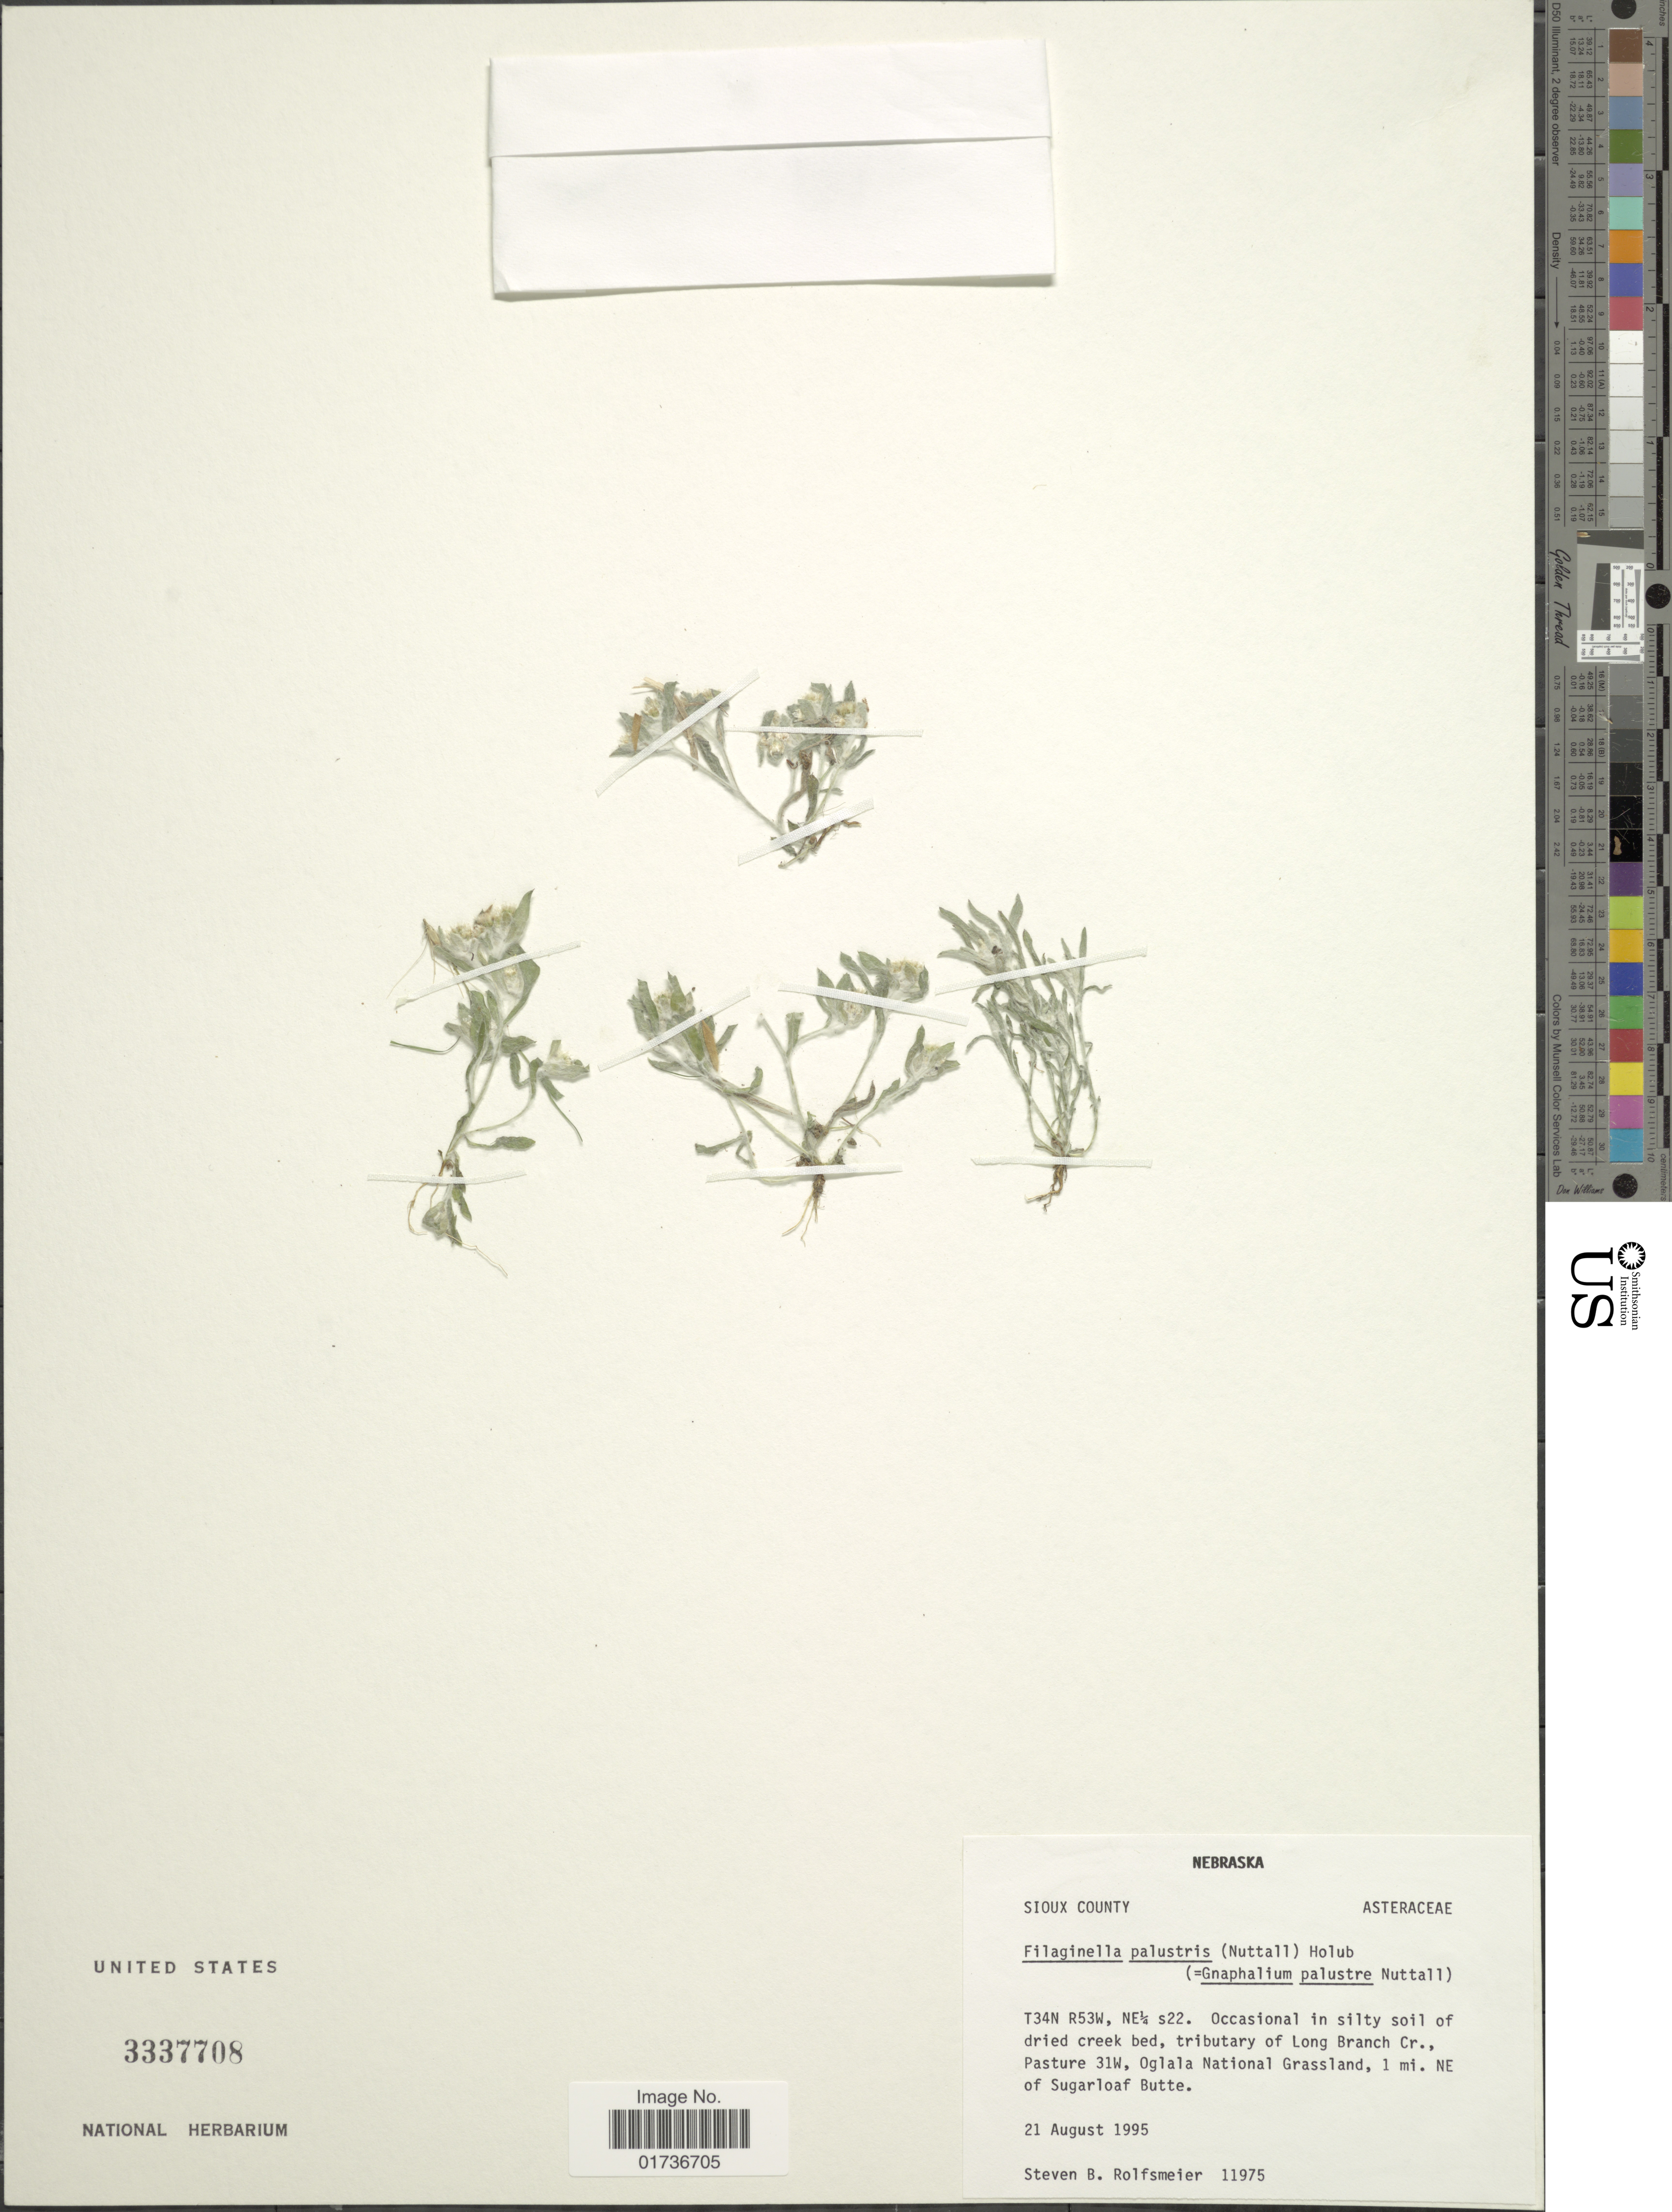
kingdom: Plantae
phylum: Tracheophyta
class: Magnoliopsida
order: Asterales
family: Asteraceae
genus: Gnaphalium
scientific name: Gnaphalium palustre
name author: Nutt.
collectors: S. Rolfsmeier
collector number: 11975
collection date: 1995-08-21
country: United States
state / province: Nebraska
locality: Sioux County, T34N R53W, NE¼ s22. Occasional in silty soil of dried creek bed, tributary of Long Branch Cr., Pasture 31W, Oglala Natonal Grassland, 1 mi NE of Sugarloaf Butte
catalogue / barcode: US 3337708